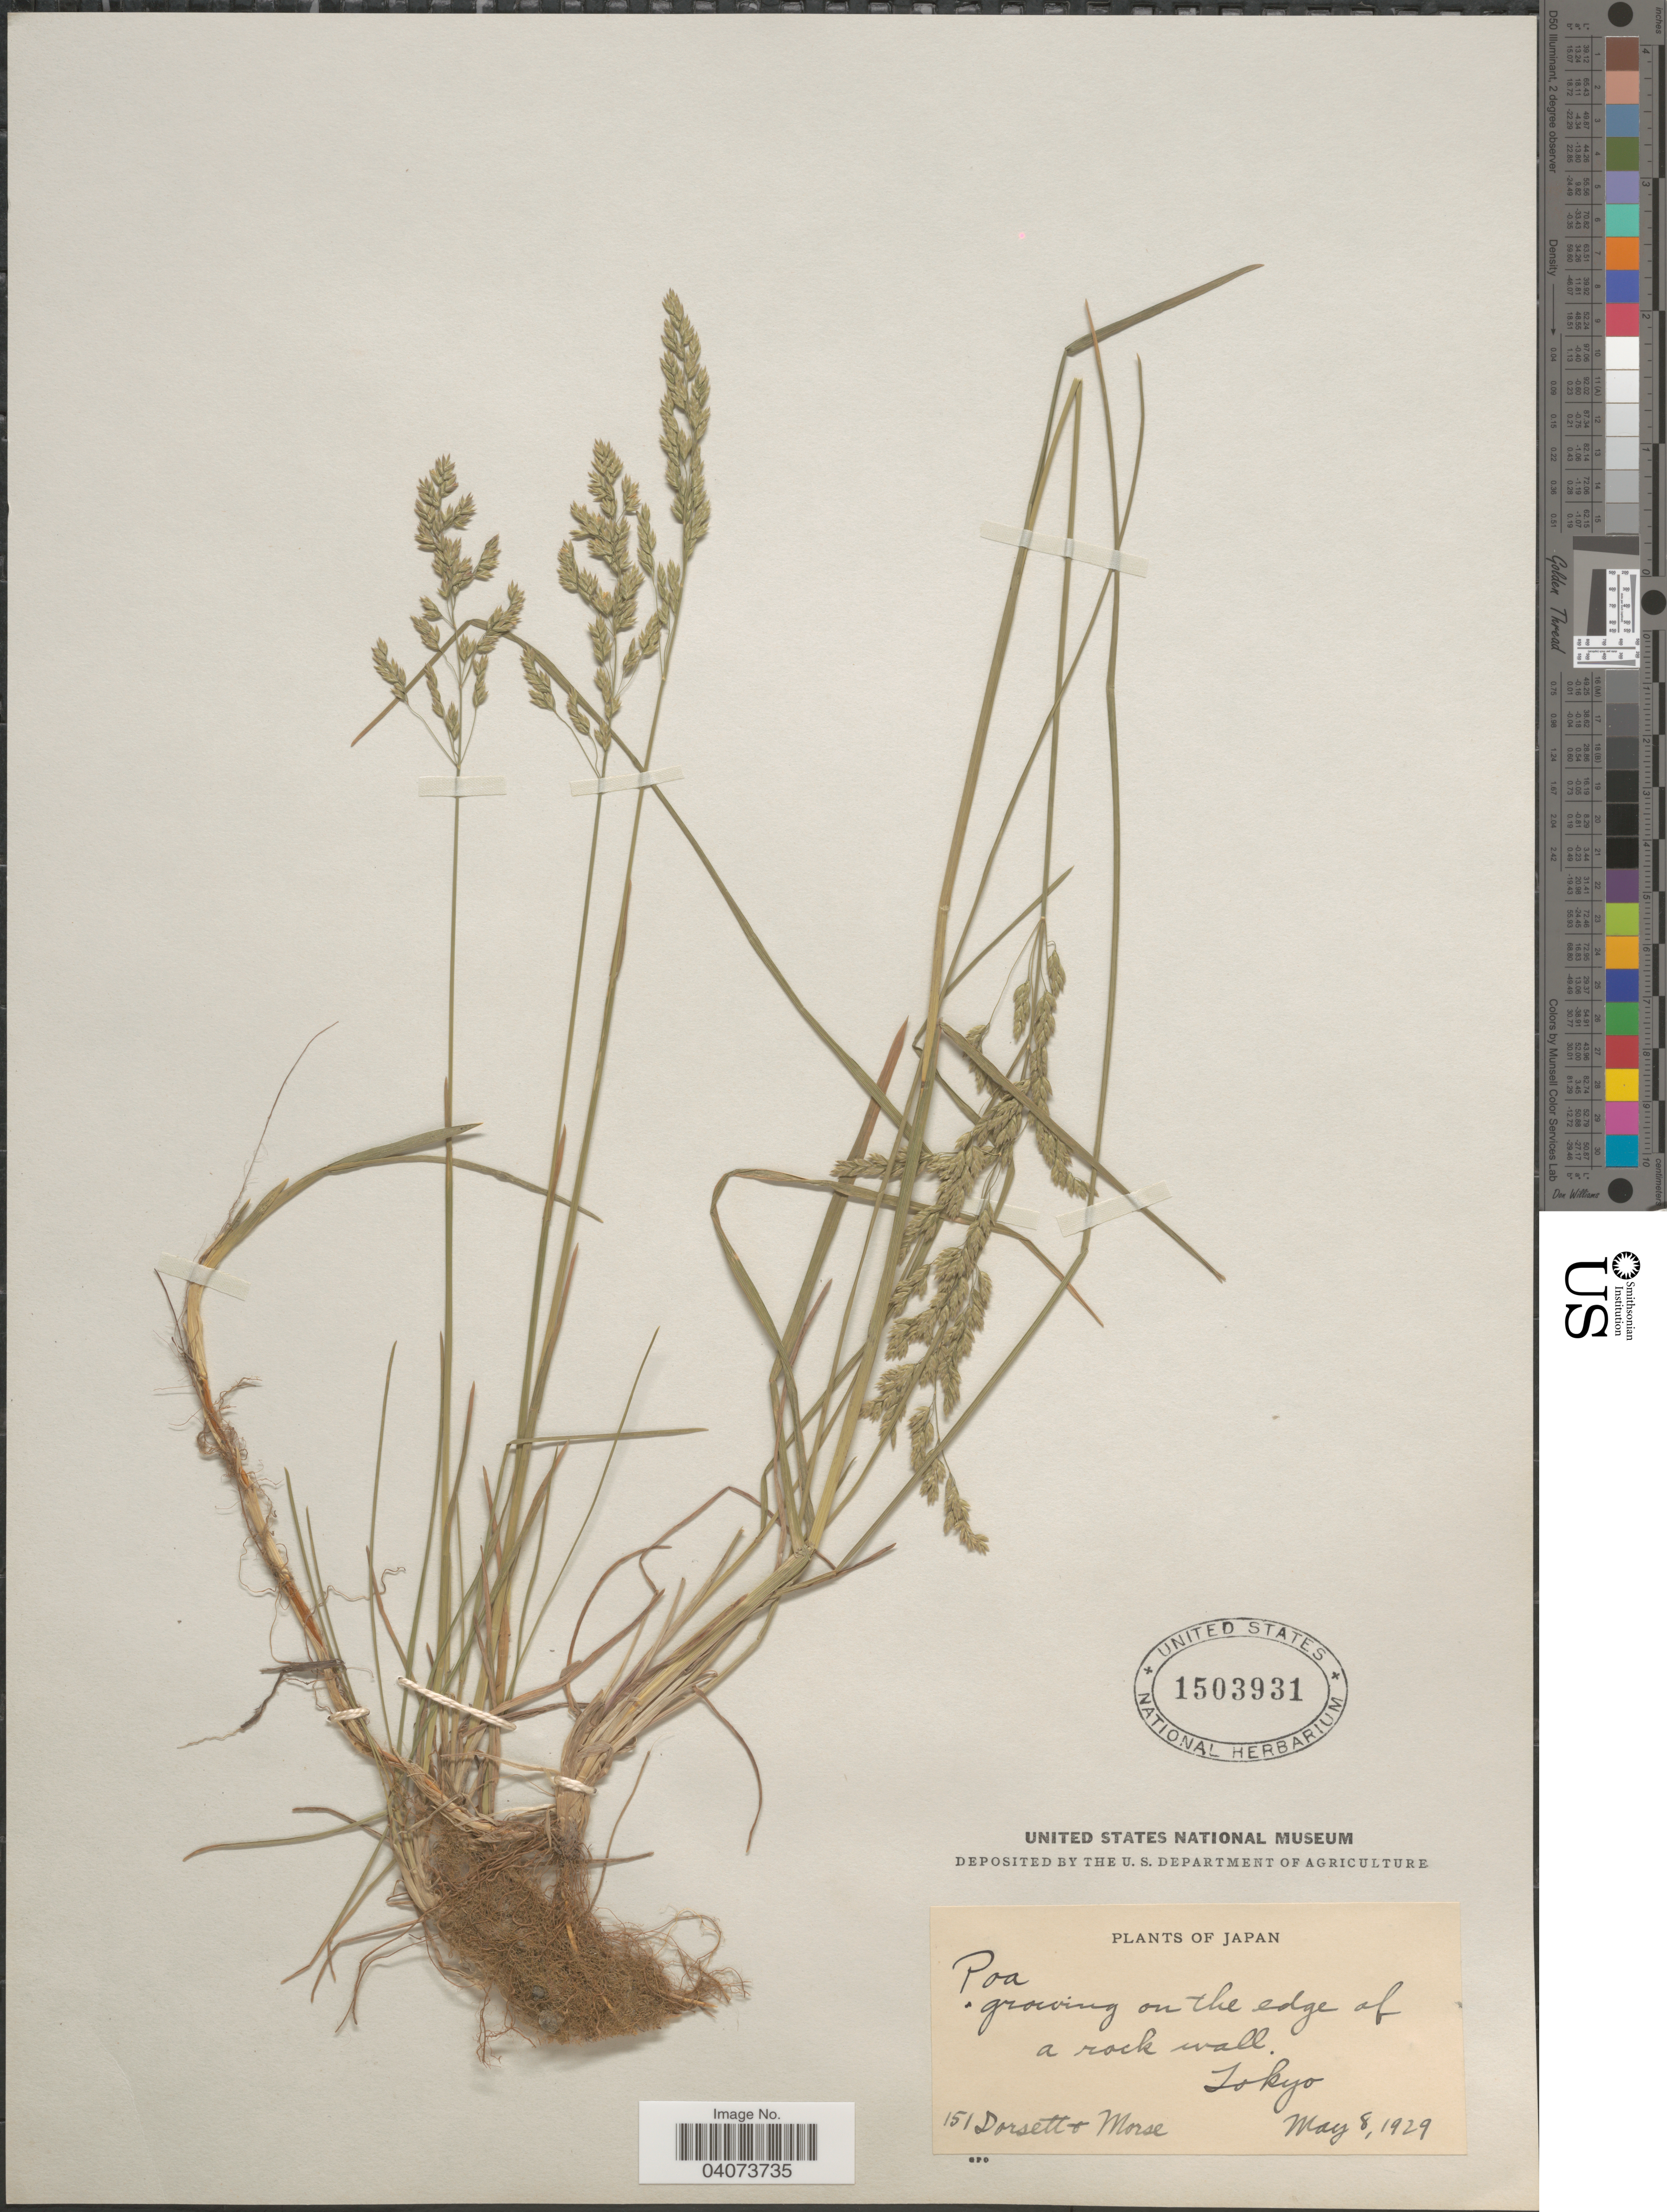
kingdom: Plantae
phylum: Tracheophyta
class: Liliopsida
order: Poales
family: Poaceae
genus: Poa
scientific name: Poa pratensis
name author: L.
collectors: -- Dorsett & -. Morse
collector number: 151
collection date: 1929-05-08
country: Japan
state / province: Tokyo, Federal City of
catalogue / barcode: US 1503931